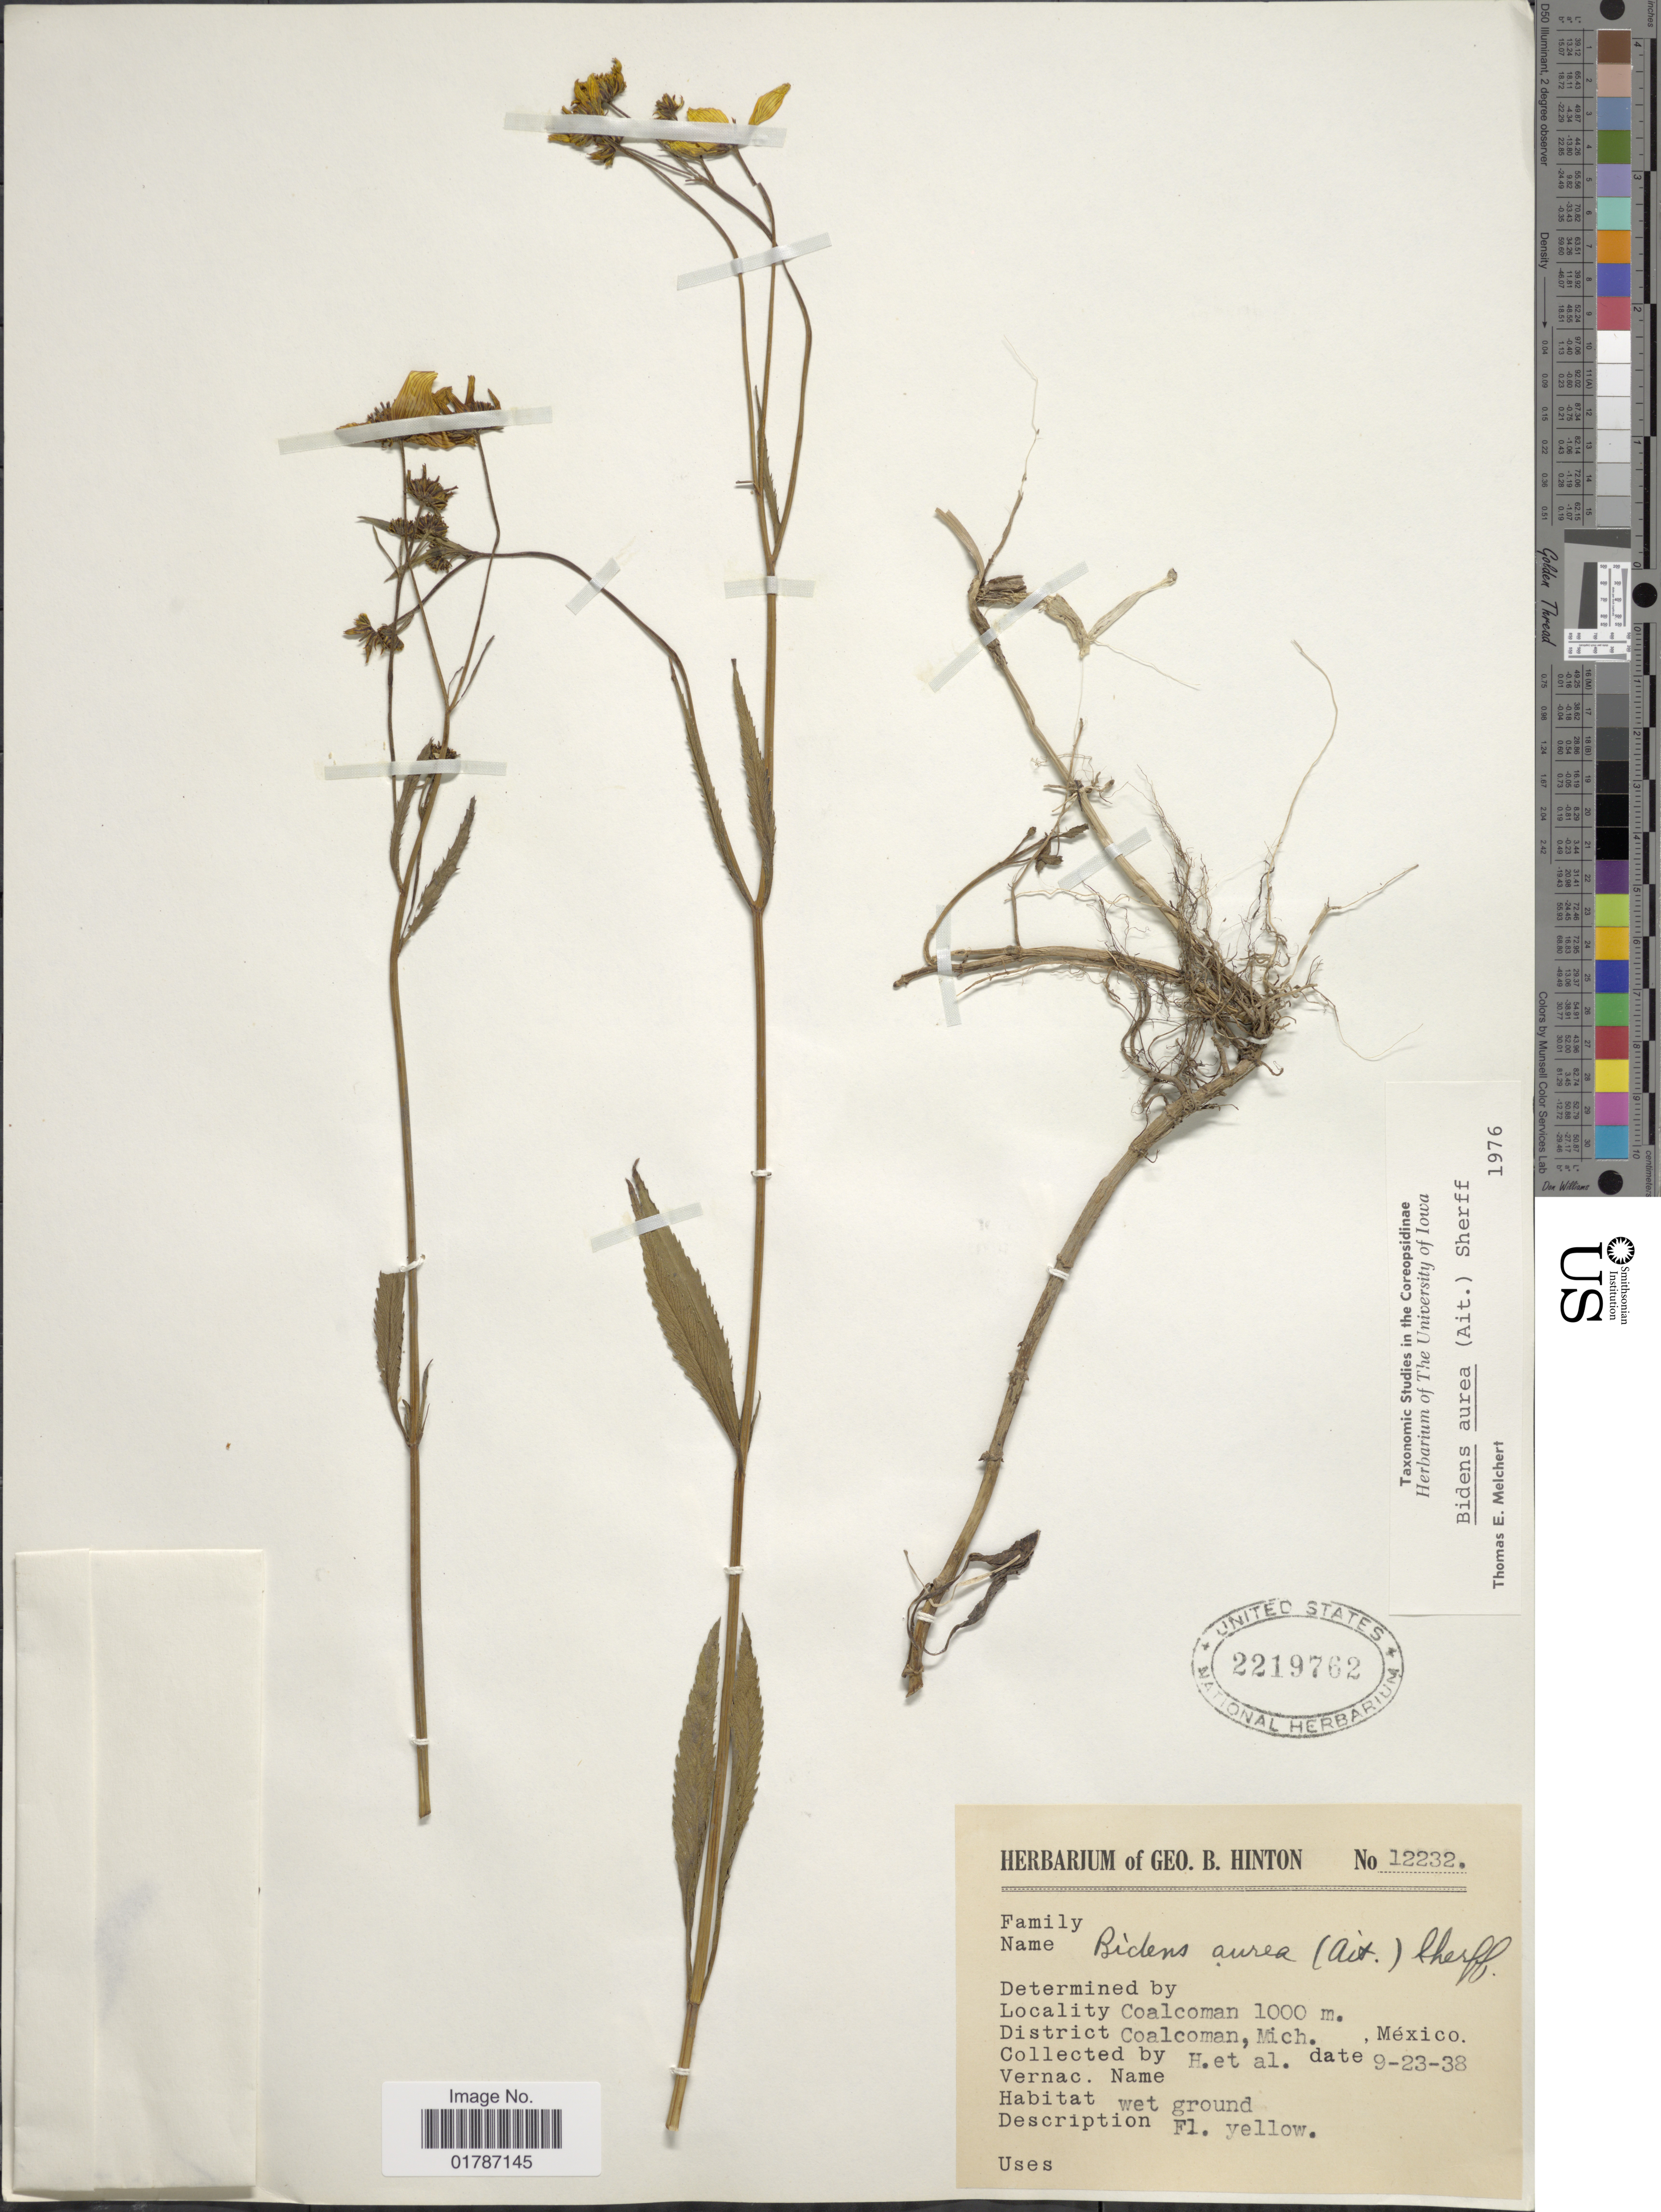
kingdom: Plantae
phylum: Tracheophyta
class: Magnoliopsida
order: Asterales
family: Asteraceae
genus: Bidens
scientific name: Bidens aurea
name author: (Aiton) Sherff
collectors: G. B. Hinton & et al.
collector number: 12232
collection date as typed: Transcribed d/m/y: 23/9/38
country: Mexico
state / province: Michoacán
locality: Coalman, District Coalman, Mich., Mexico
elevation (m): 1000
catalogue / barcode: US 2219762